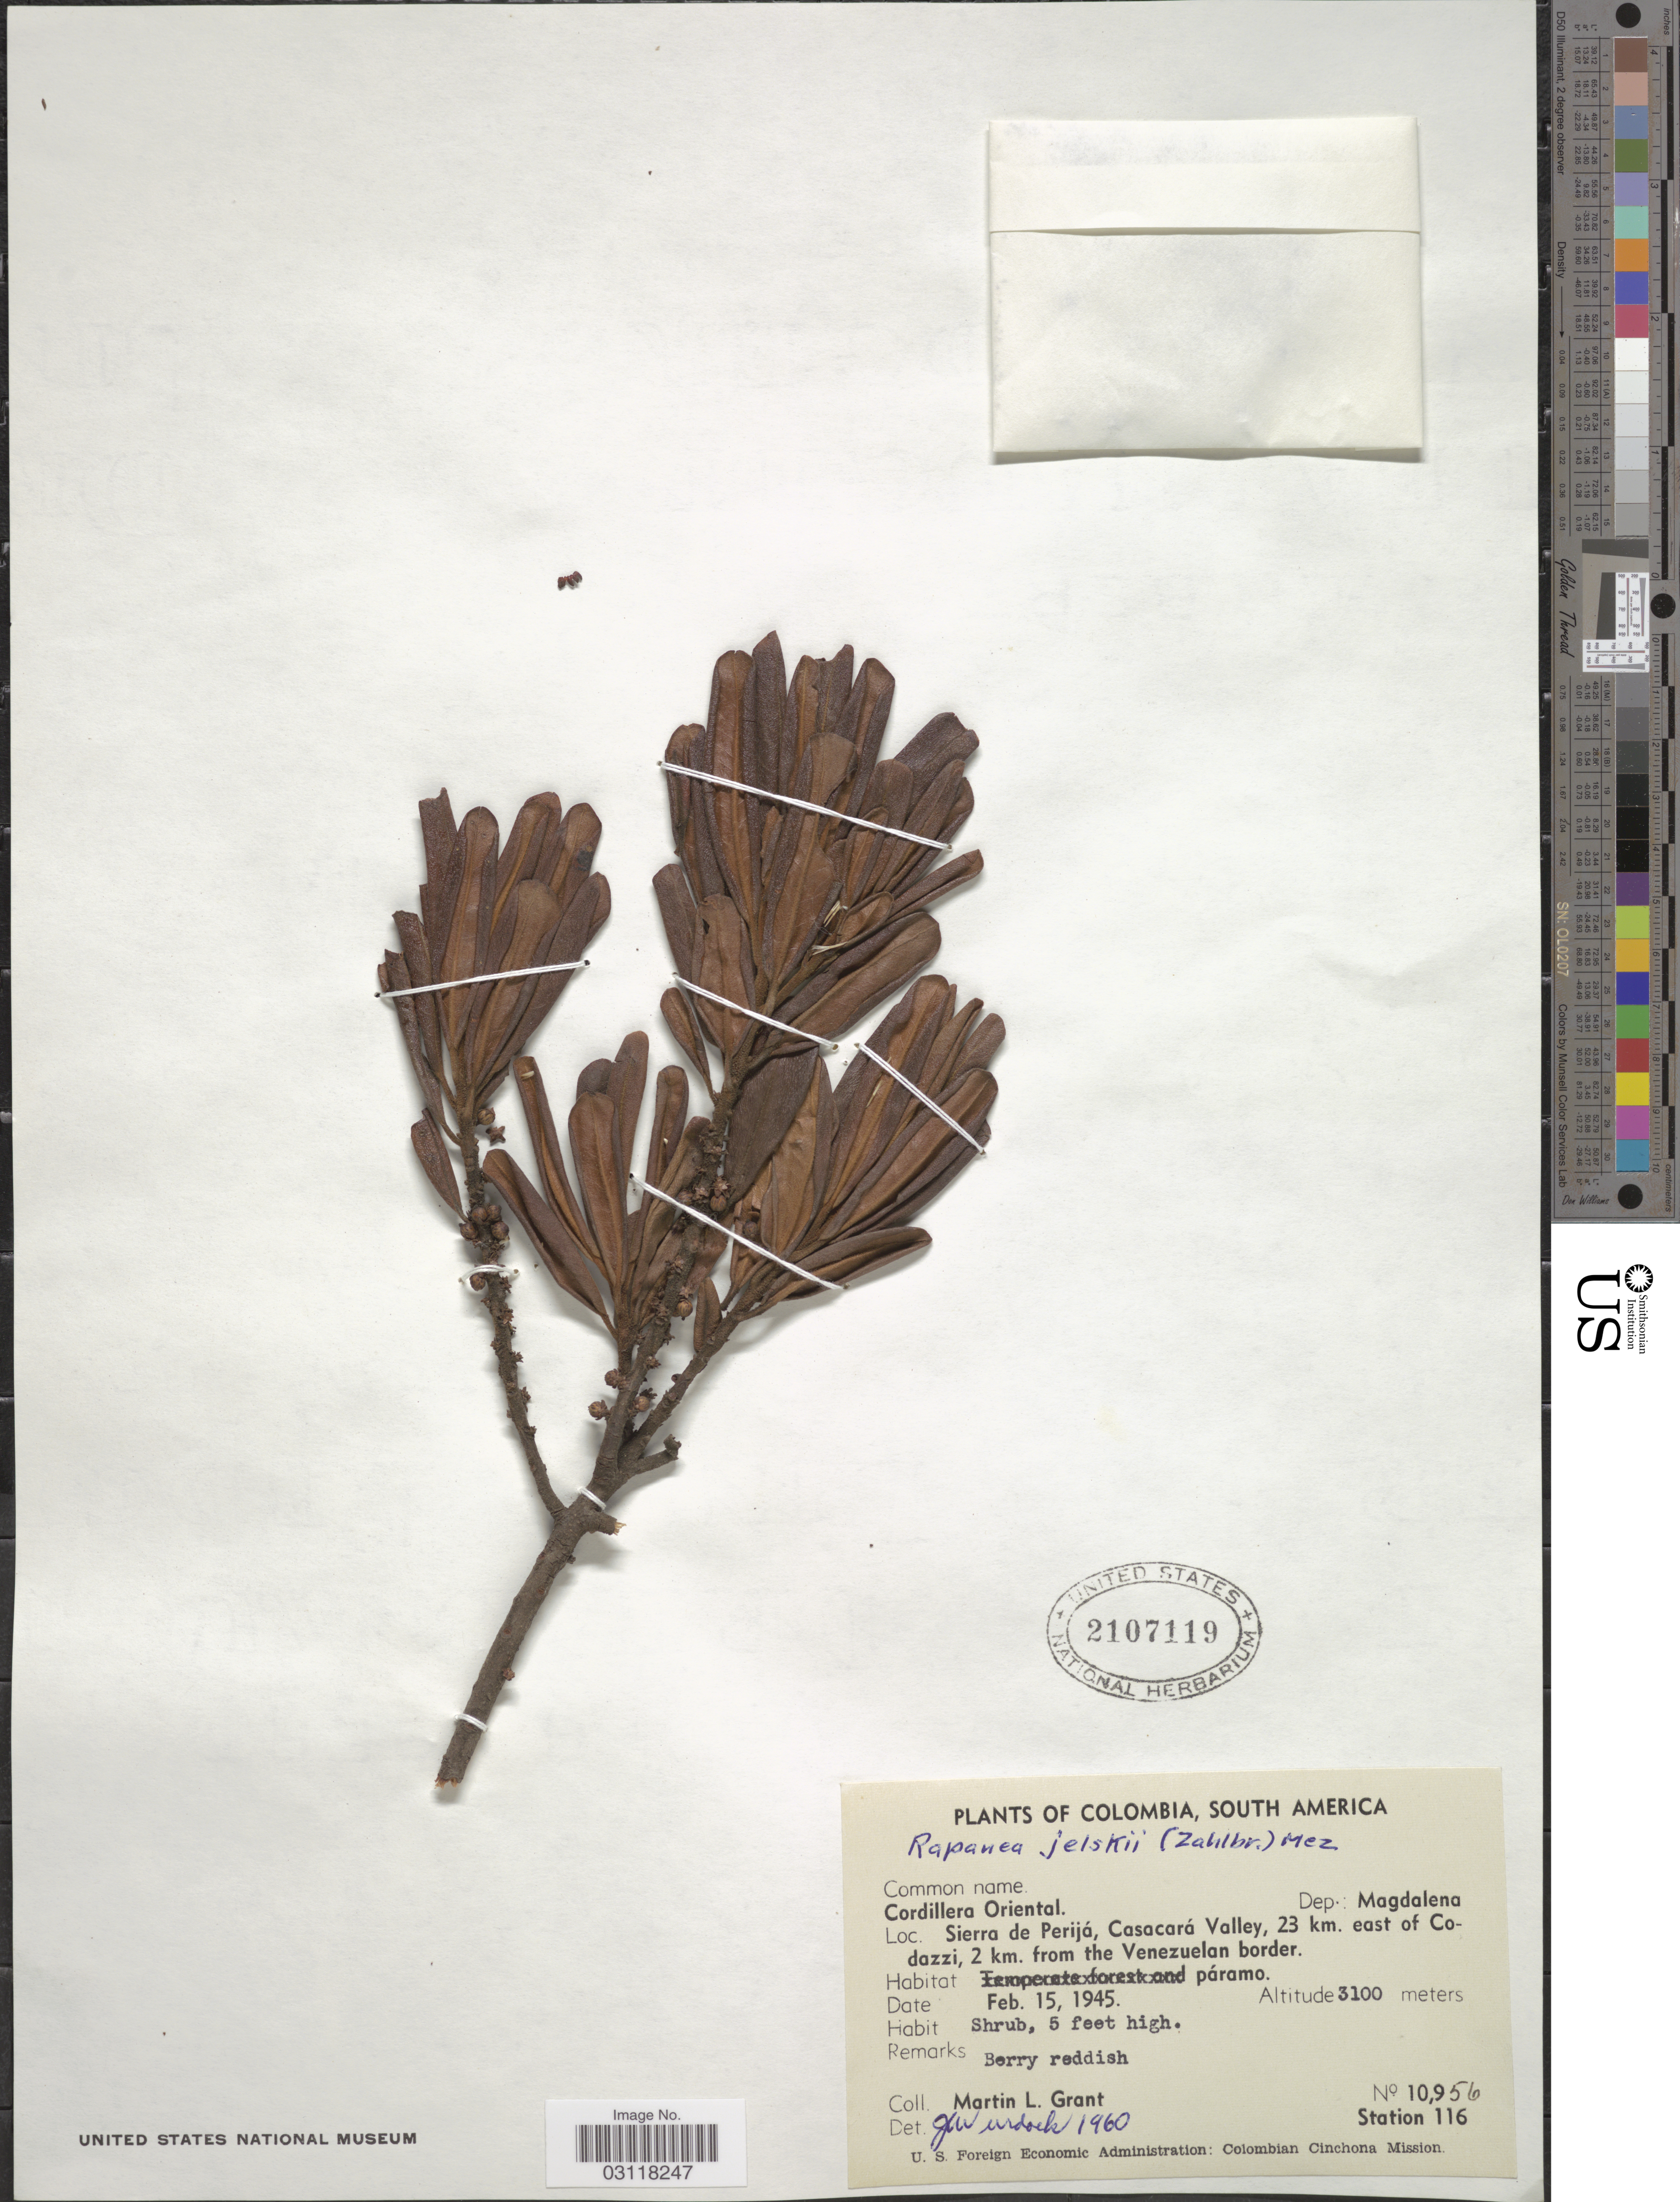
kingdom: Plantae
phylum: Tracheophyta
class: Magnoliopsida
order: Ericales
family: Primulaceae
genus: Rapanea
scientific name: Rapanea jelskii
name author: Mez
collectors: M. L. Grant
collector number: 10956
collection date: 1945-02-15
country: Colombia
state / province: Magdalena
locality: Cordillera Oriental. Dep.: Magdalena. Sierra de Perijá, Casacará Valley, 23 km. east of Codazzi, 2 km. from the Venezuelan border.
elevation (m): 3100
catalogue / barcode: US 2107119